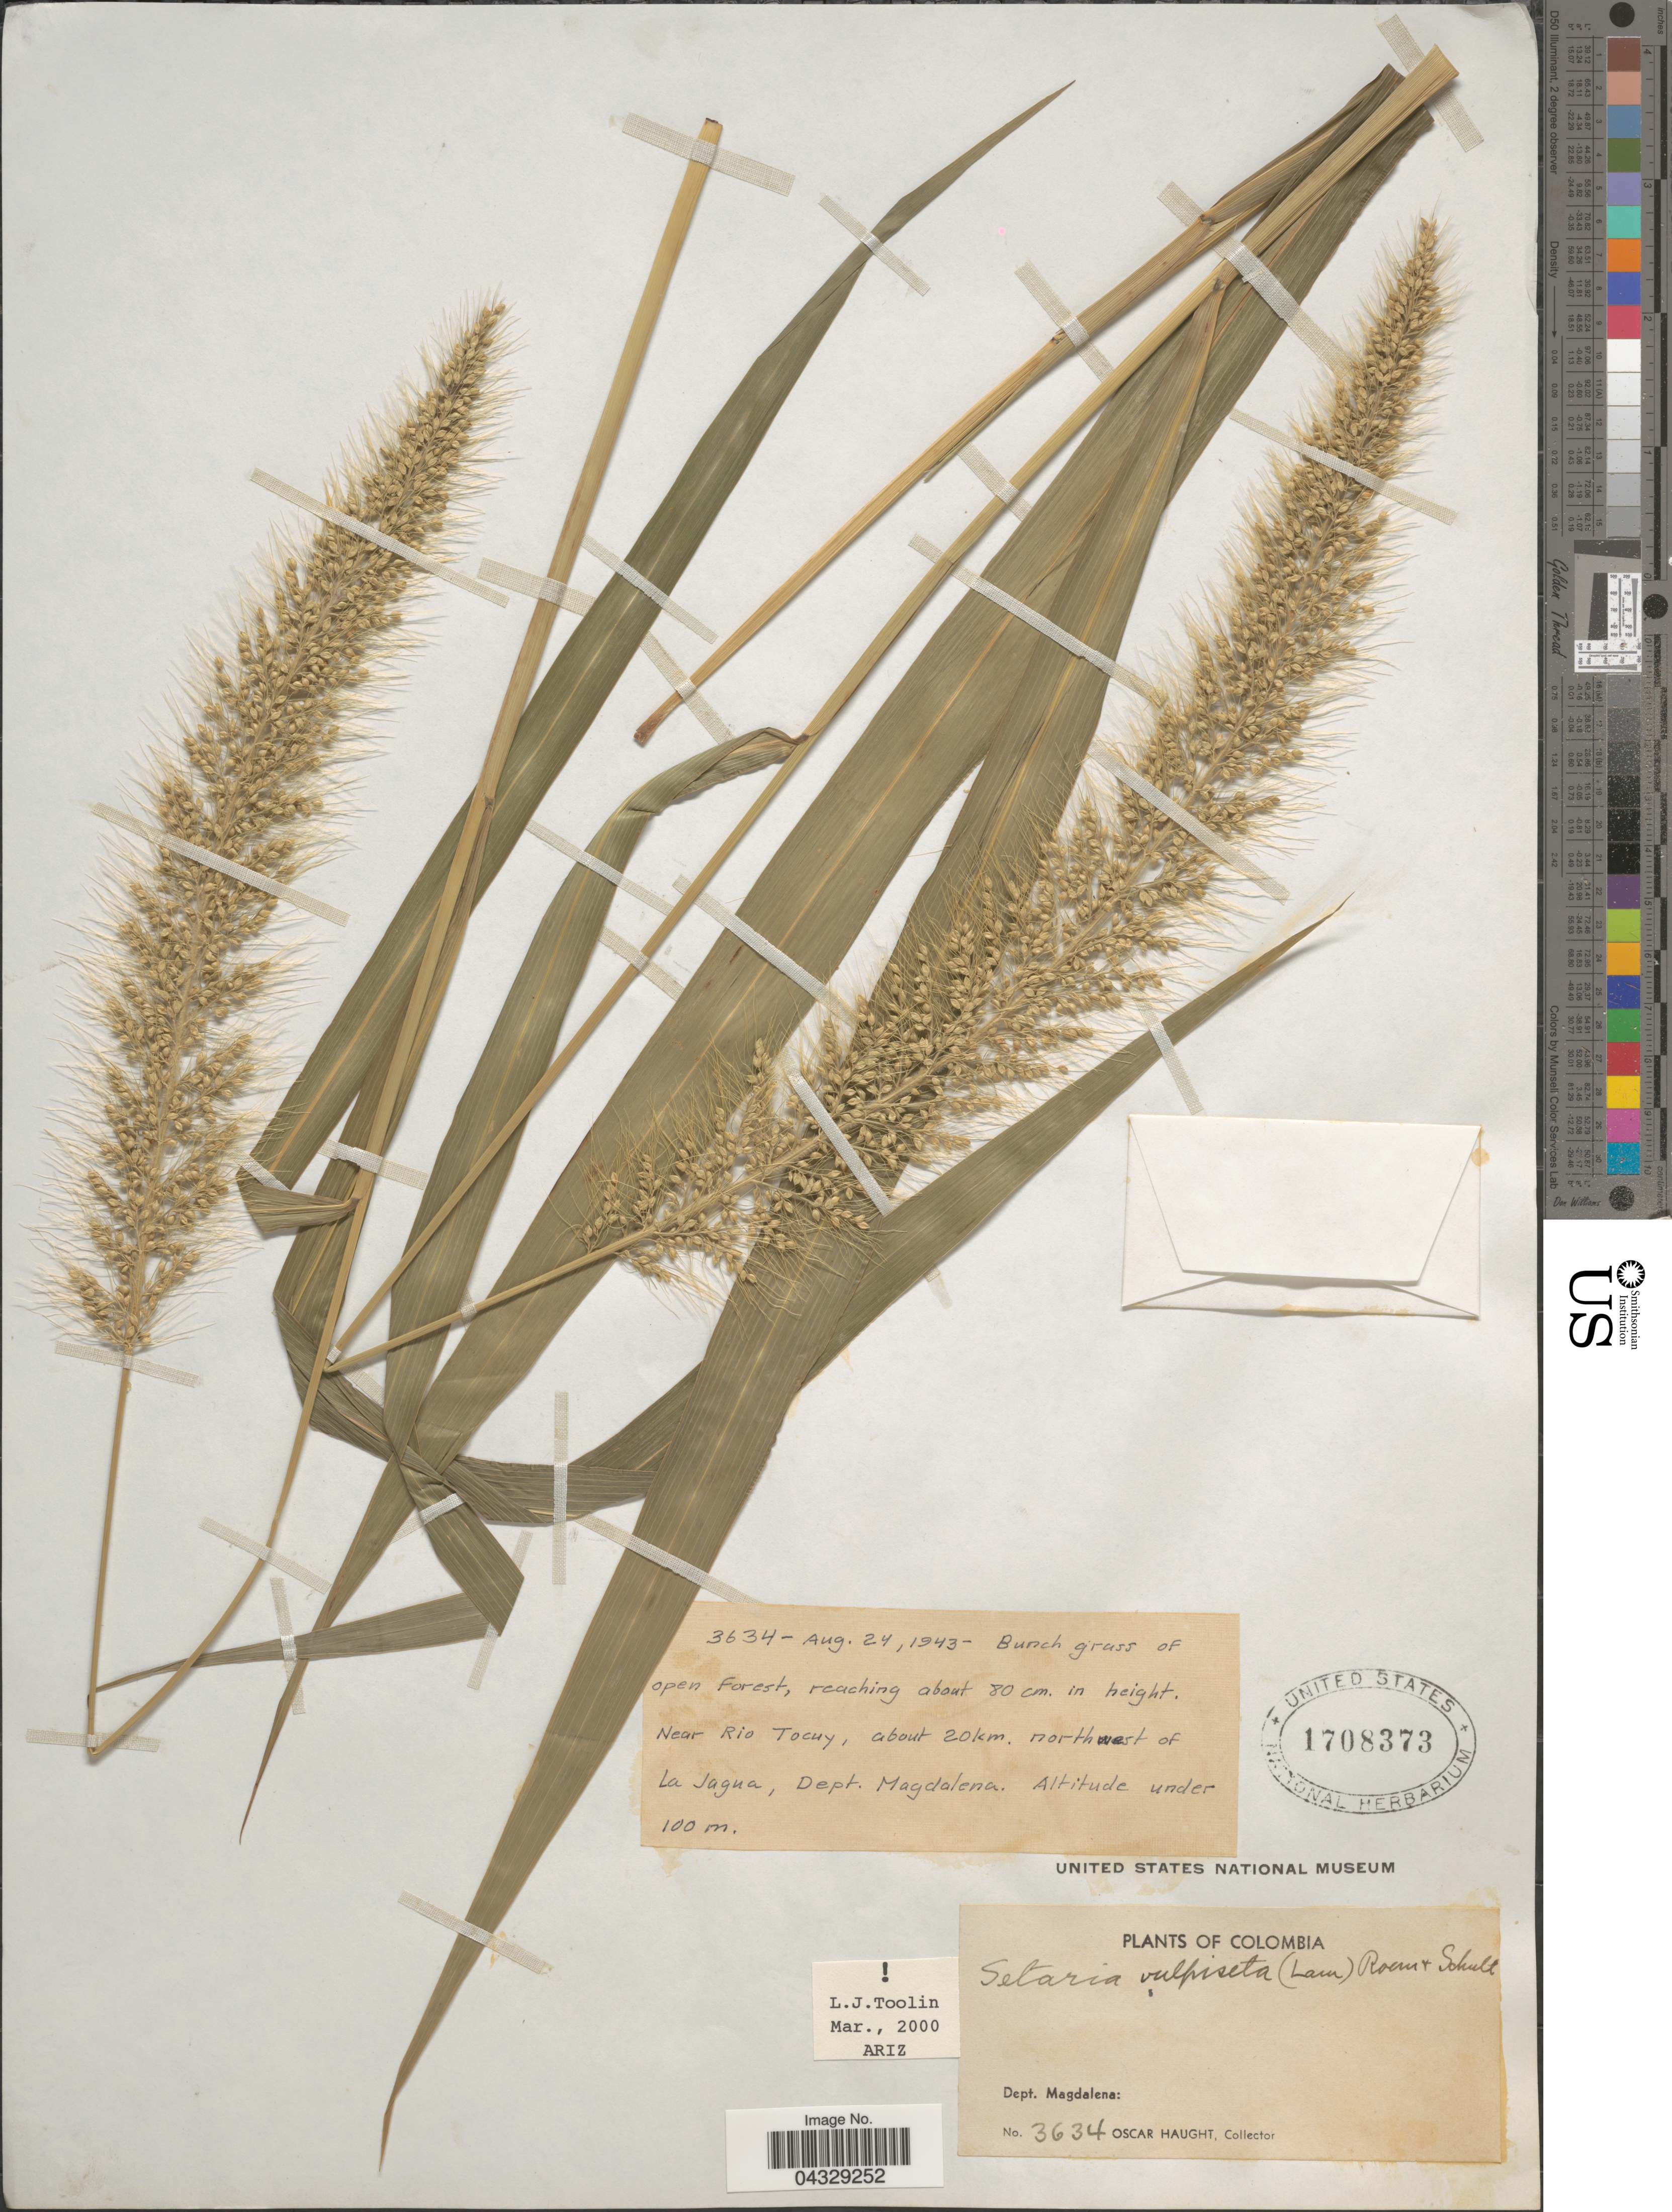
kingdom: Plantae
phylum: Tracheophyta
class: Liliopsida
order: Poales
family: Poaceae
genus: Setaria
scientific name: Setaria vulpiseta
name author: (Lam.) Roem. & Schult.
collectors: O. L. Haught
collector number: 3634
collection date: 1943-08-24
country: Colombia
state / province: Magdalena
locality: Dept. Magdalena. Open forest. Near Rio Tocuy, about 20 km. northwest of La Jagua, Dept. Magdalena.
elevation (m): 100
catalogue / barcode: US 1708373